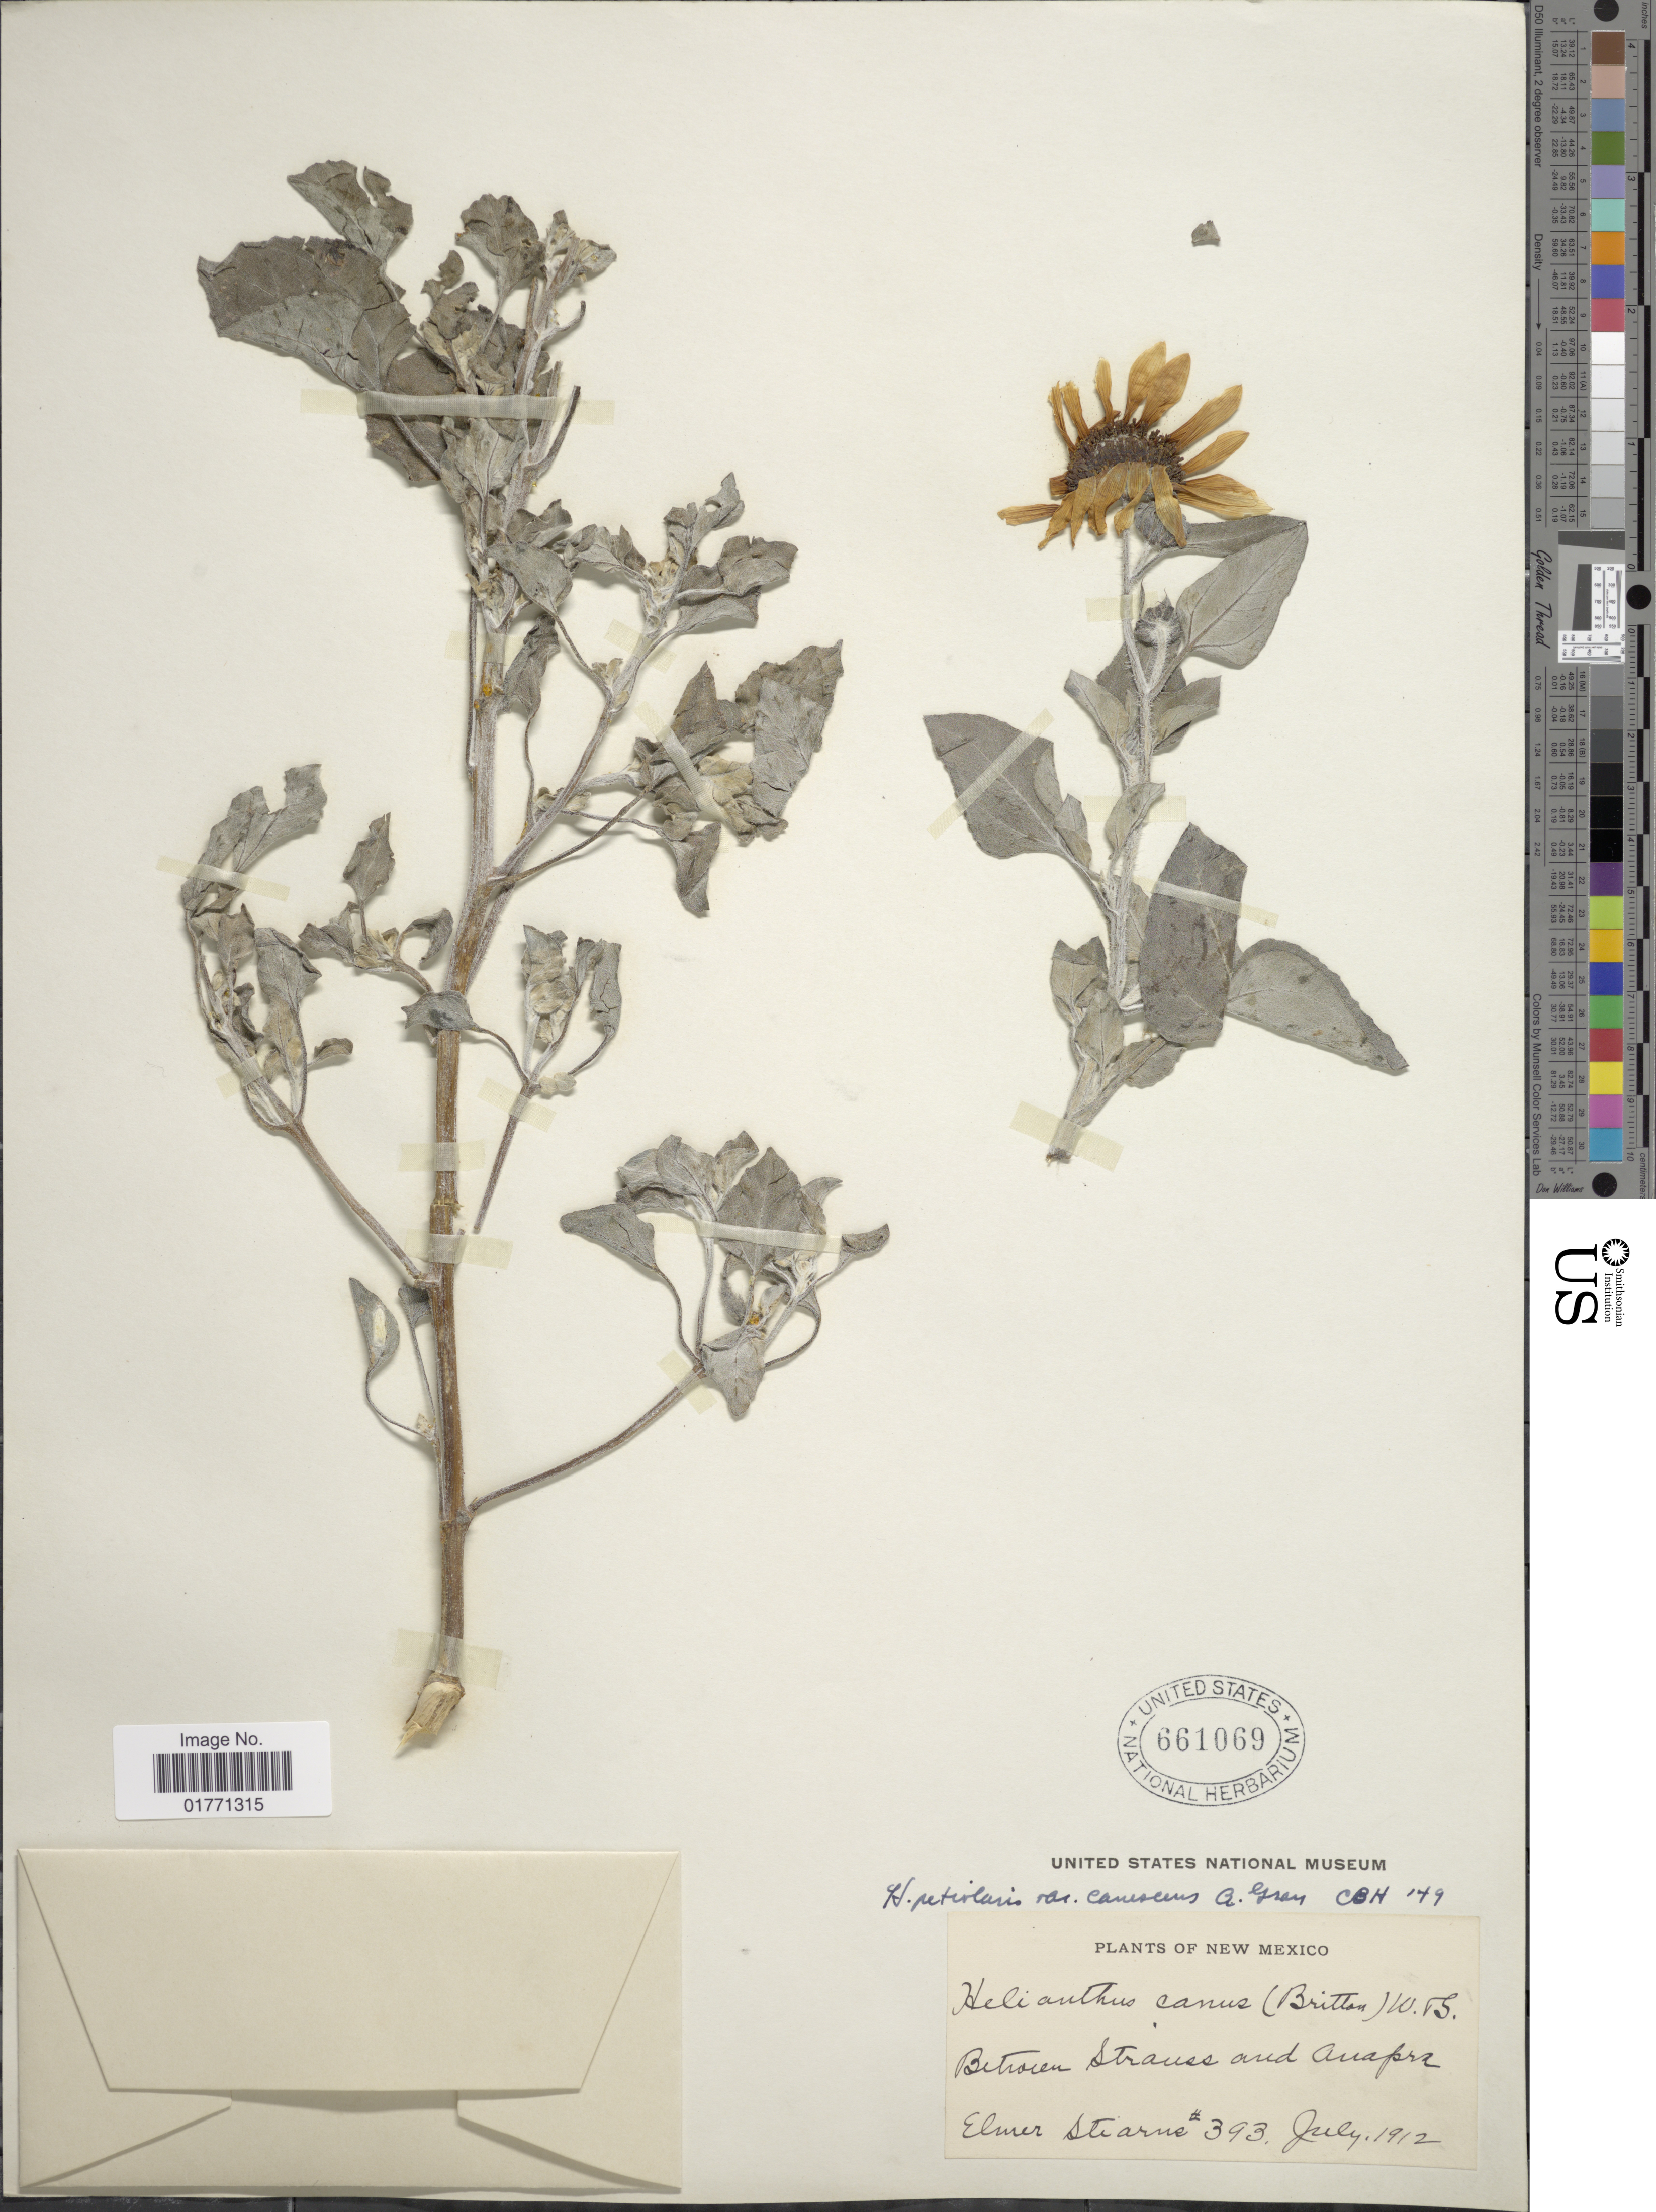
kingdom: Plantae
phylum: Tracheophyta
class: Magnoliopsida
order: Asterales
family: Asteraceae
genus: Helianthus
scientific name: Helianthus petiolaris var. canescens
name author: Nutt.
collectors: E. Stearns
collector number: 393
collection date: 1912-07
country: United States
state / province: New Mexico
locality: Between strainss and Anapra,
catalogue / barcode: US 661069